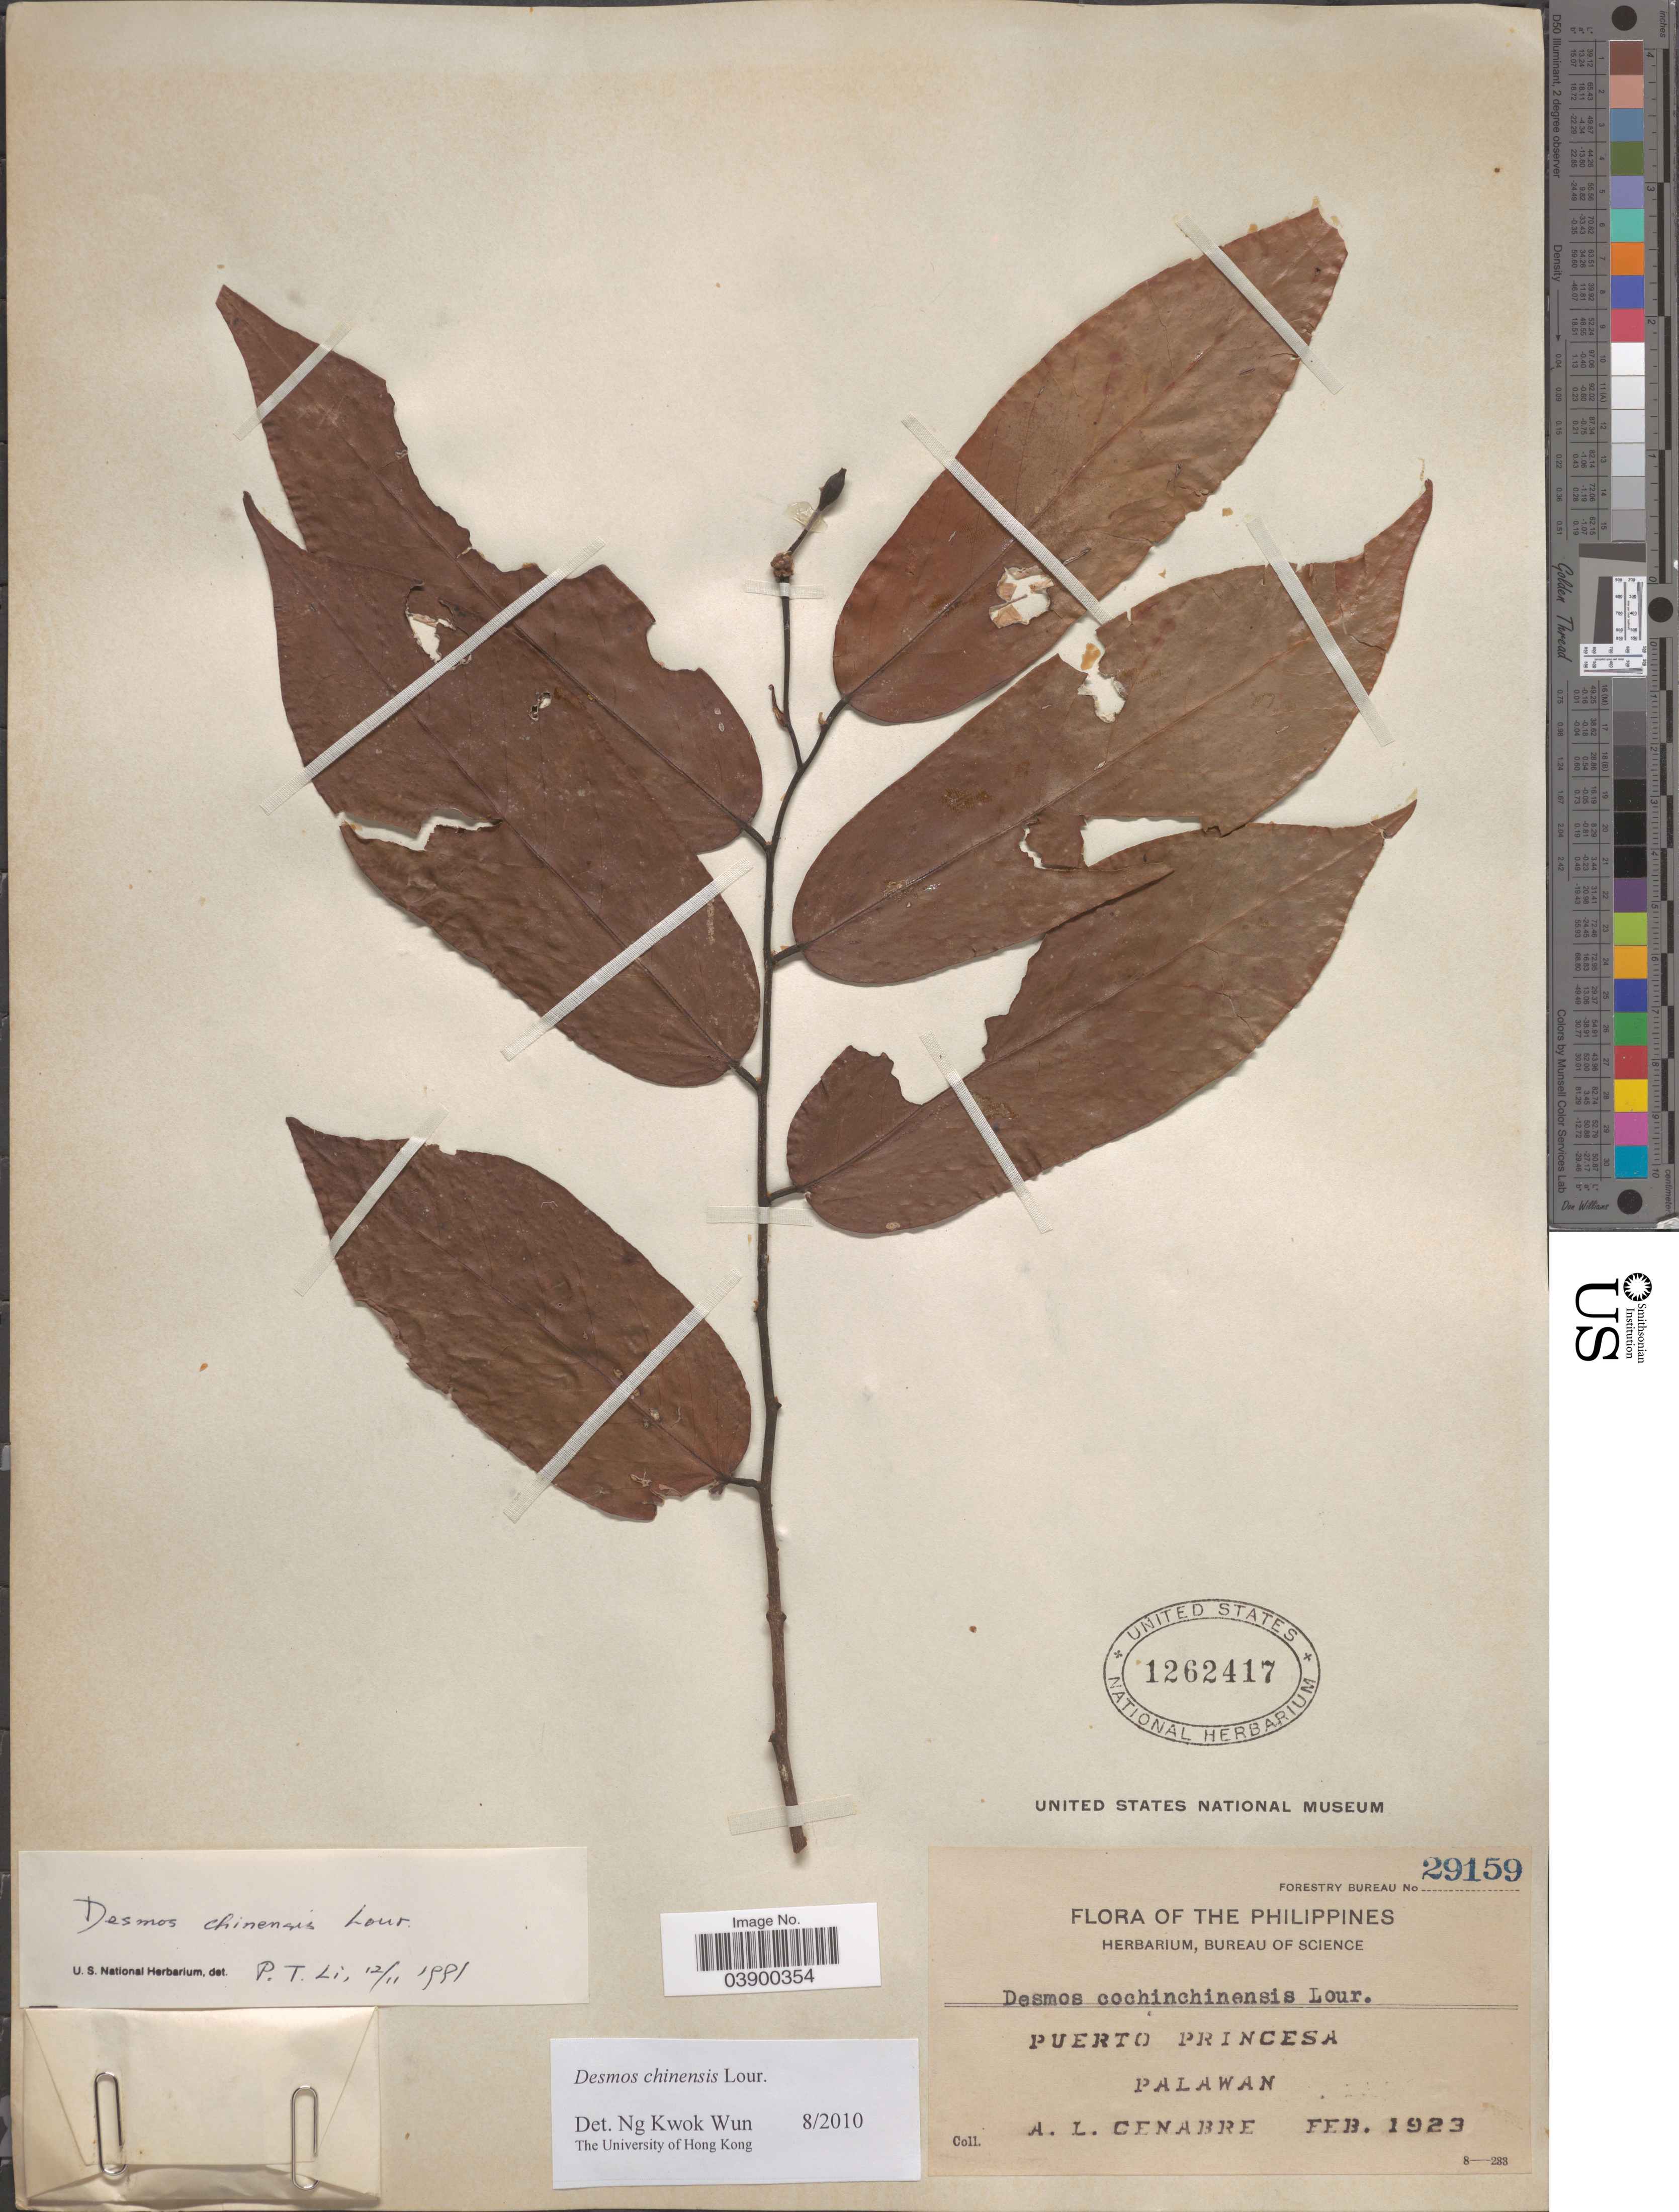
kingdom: Plantae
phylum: Tracheophyta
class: Magnoliopsida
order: Magnoliales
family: Annonaceae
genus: Desmos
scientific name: Desmos chinensis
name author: Lour.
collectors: A. Cenabre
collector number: Forestry Bureau 29159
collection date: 1923-02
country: Philippines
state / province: Mimaropa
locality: Puerto Princesa. Palawan.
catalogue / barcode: US 1262417